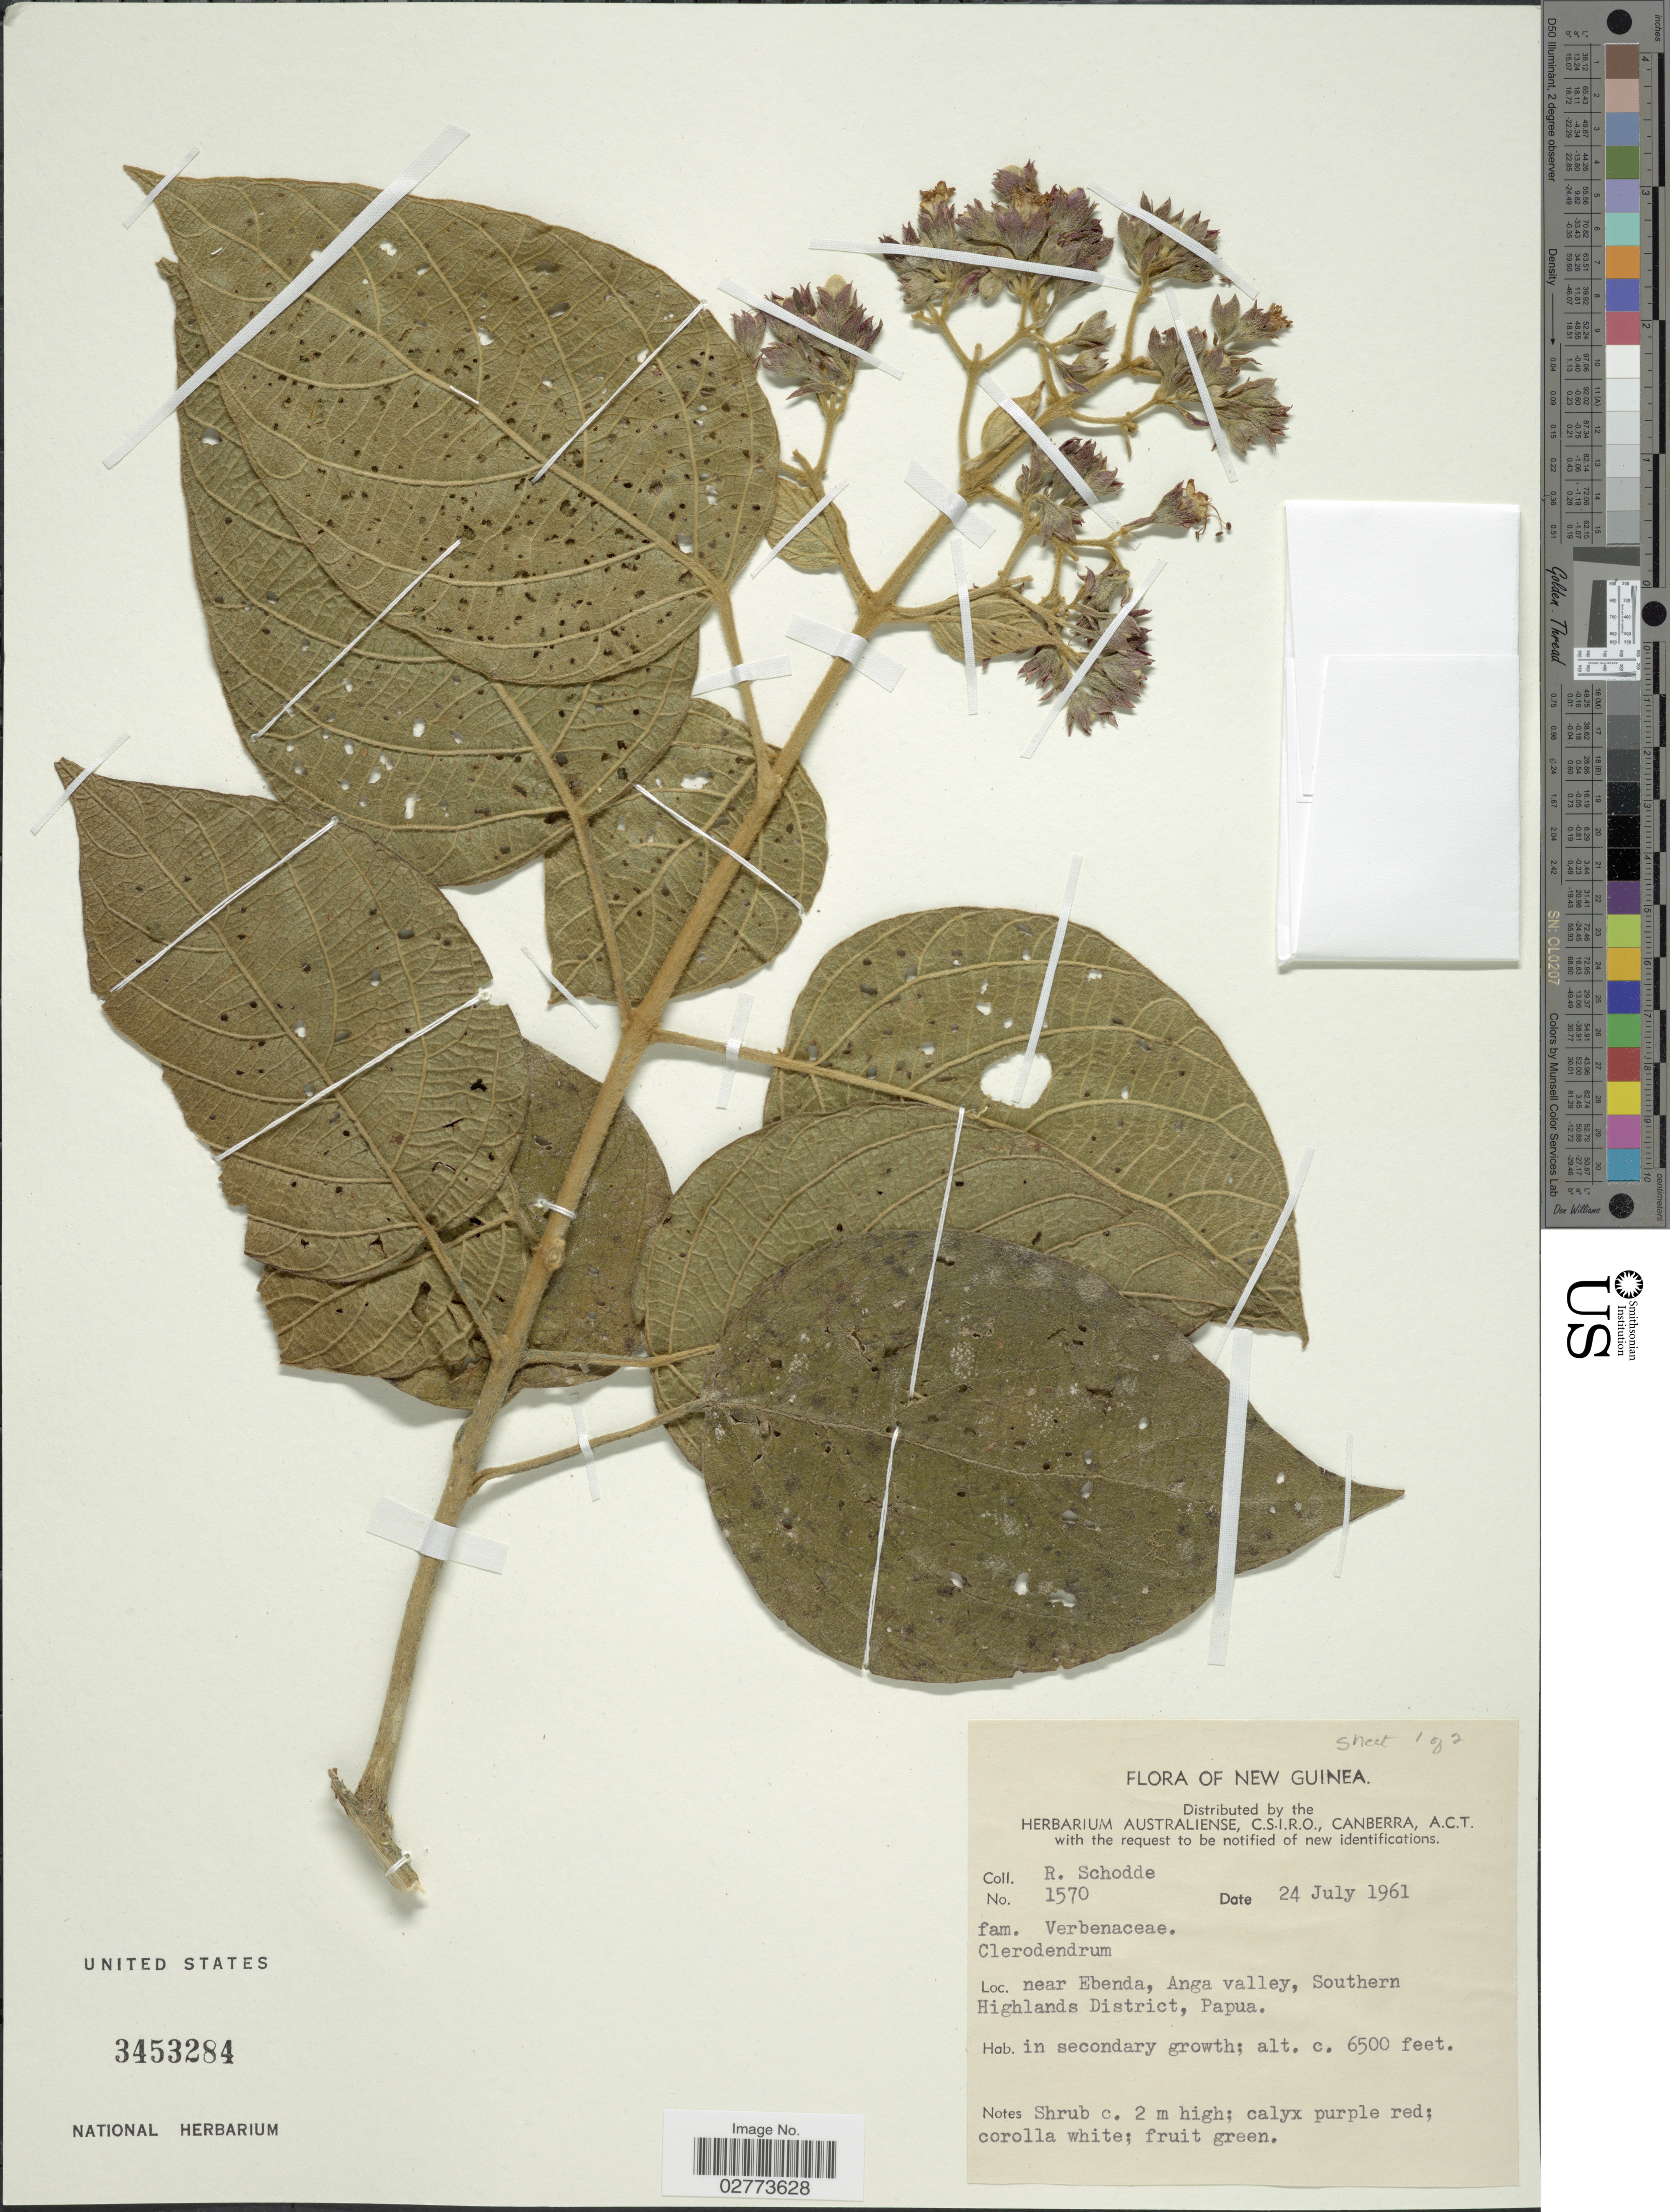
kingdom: Plantae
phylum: Tracheophyta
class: Magnoliopsida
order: Lamiales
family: Lamiaceae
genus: Clerodendrum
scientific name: Clerodendrum sp.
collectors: R. Schodde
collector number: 1570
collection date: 1961-07-24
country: Papua New Guinea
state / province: Southern Highlands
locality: New Guinea. Near Ebenda, Anga Valley, Southern Highlands District. Papua.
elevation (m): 1981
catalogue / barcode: US 3453284